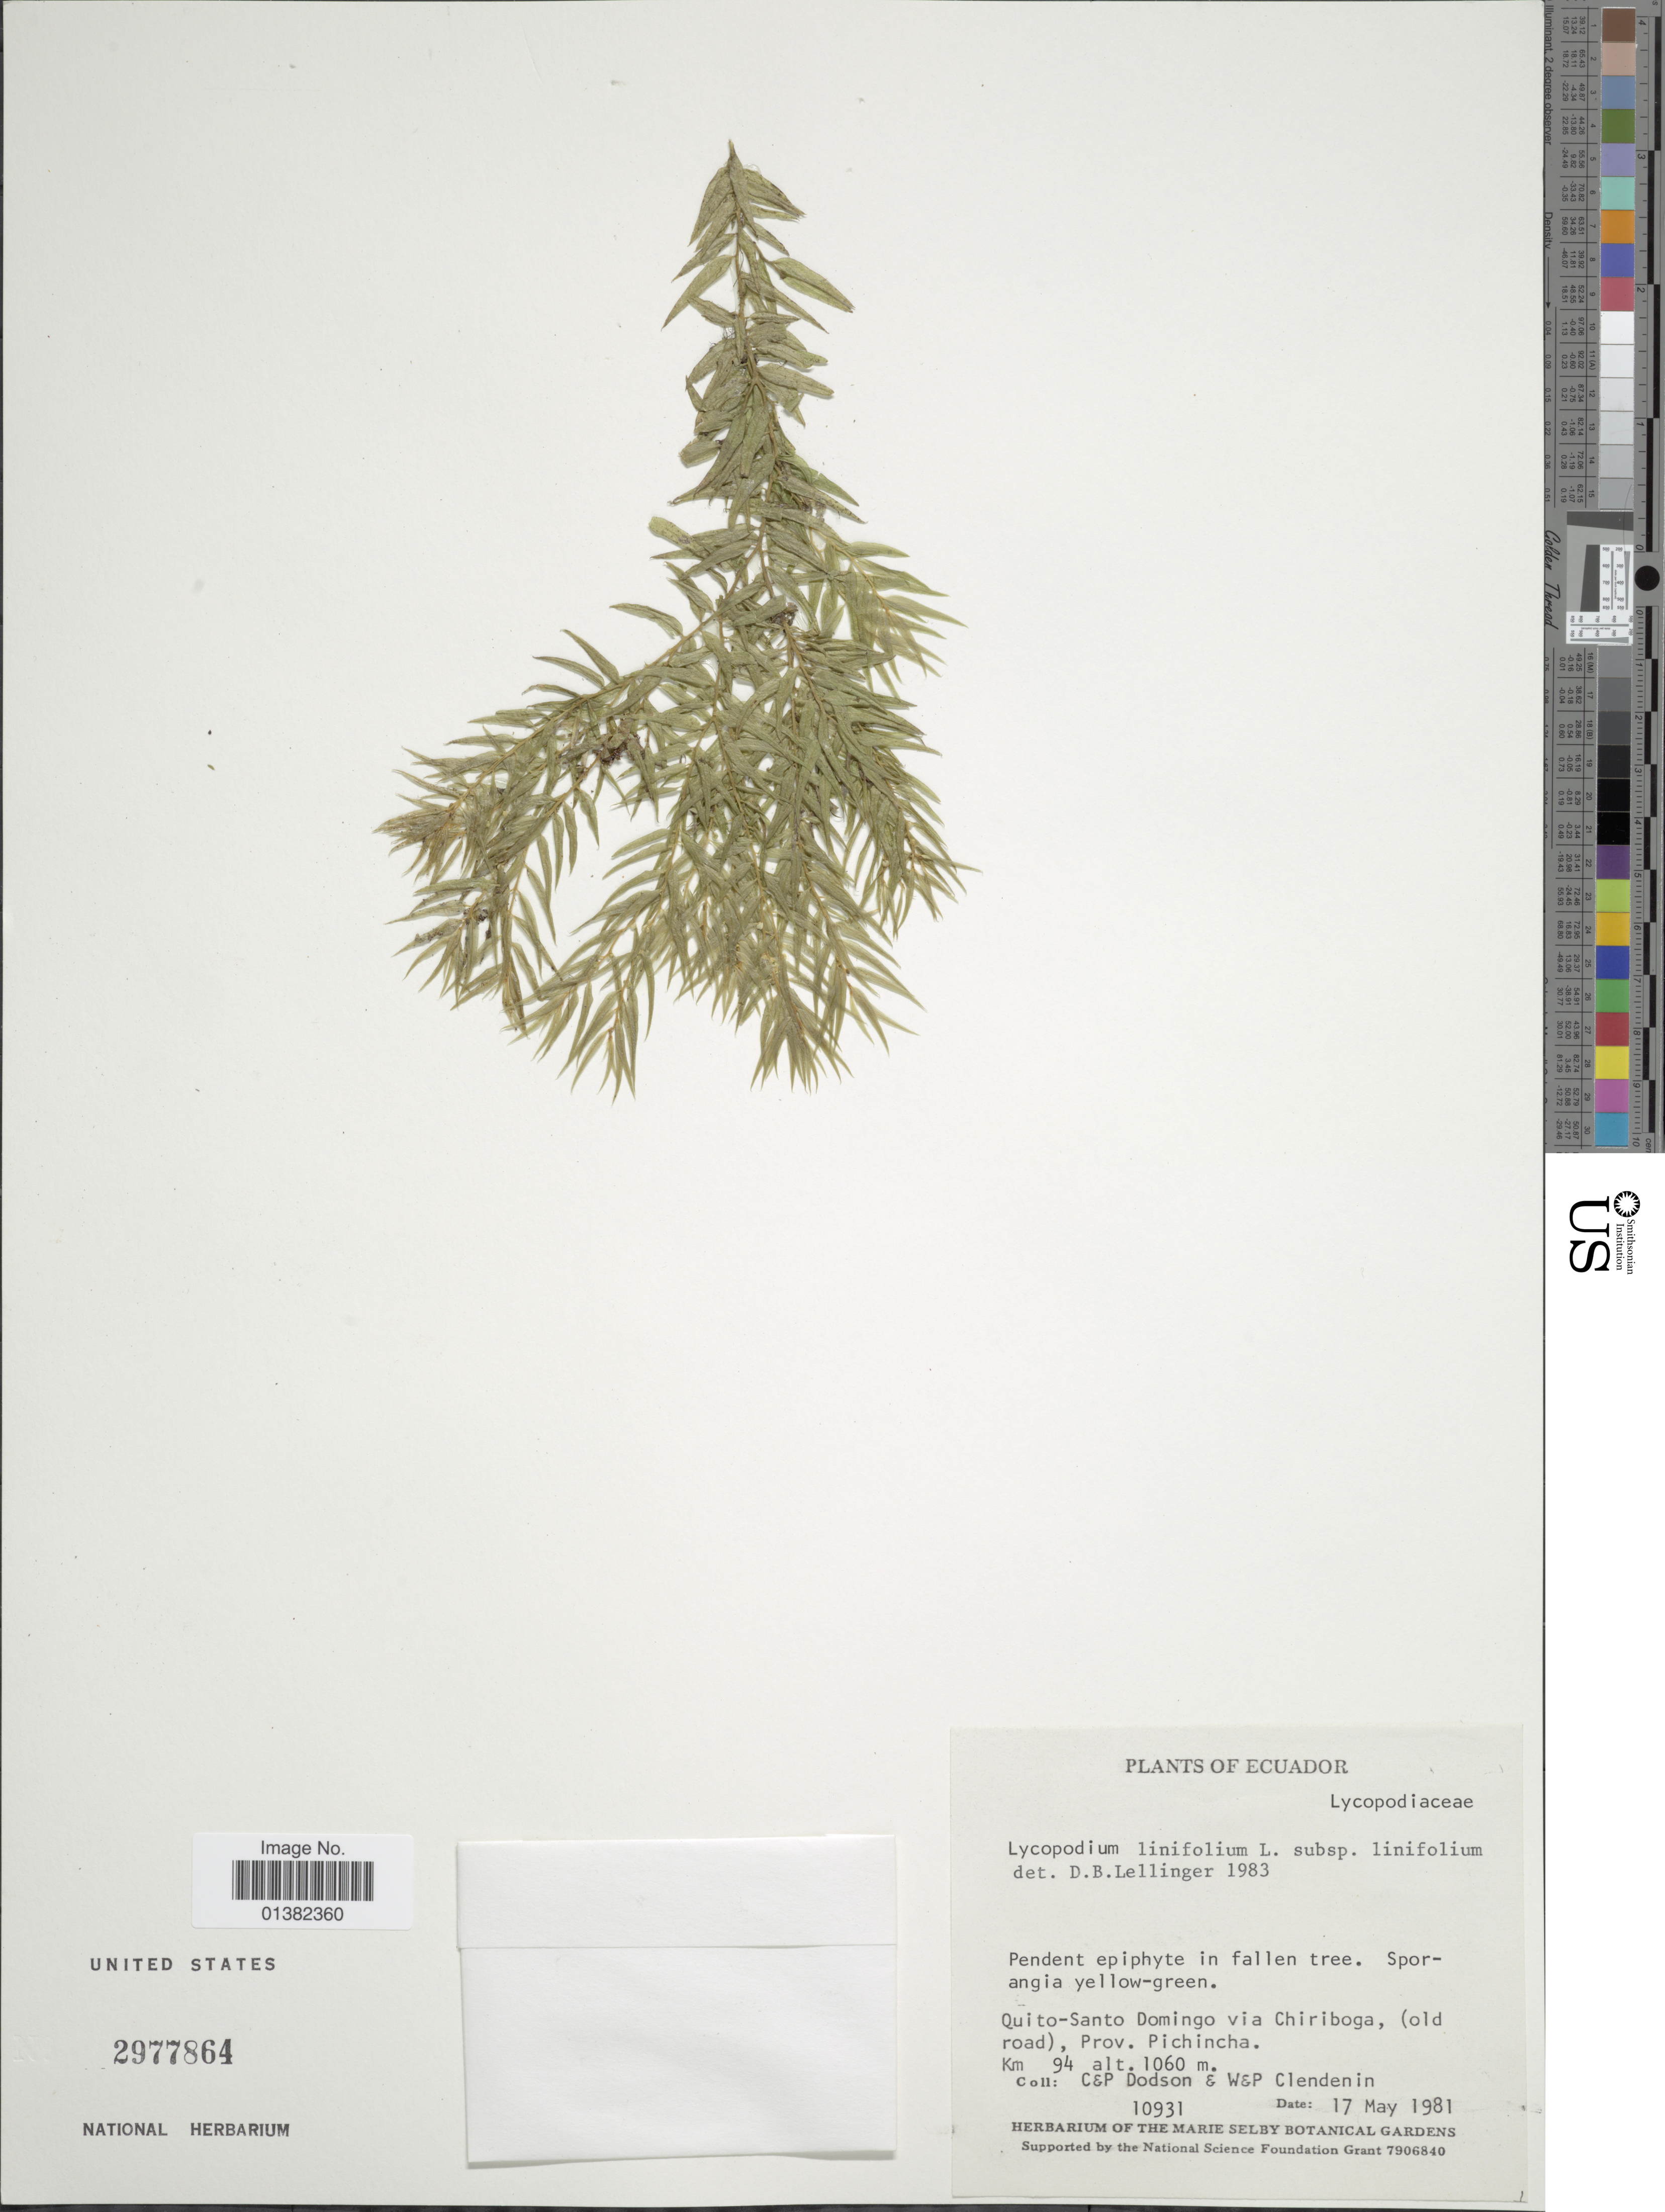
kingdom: Plantae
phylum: Tracheophyta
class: Lycopodiopsida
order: Lycopodiales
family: Lycopodiaceae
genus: Phlegmariurus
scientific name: Phlegmariurus linifolius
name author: (L.) B. Øllg.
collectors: C. Dodson, P. Dodson, W. Clendenin & P. Clendenin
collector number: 10931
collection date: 1981-05-17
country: Ecuador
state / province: Pichincha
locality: Quito-Santo Domingo via Chiriboga, (old road), Km 94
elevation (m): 1060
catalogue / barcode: US 2977864